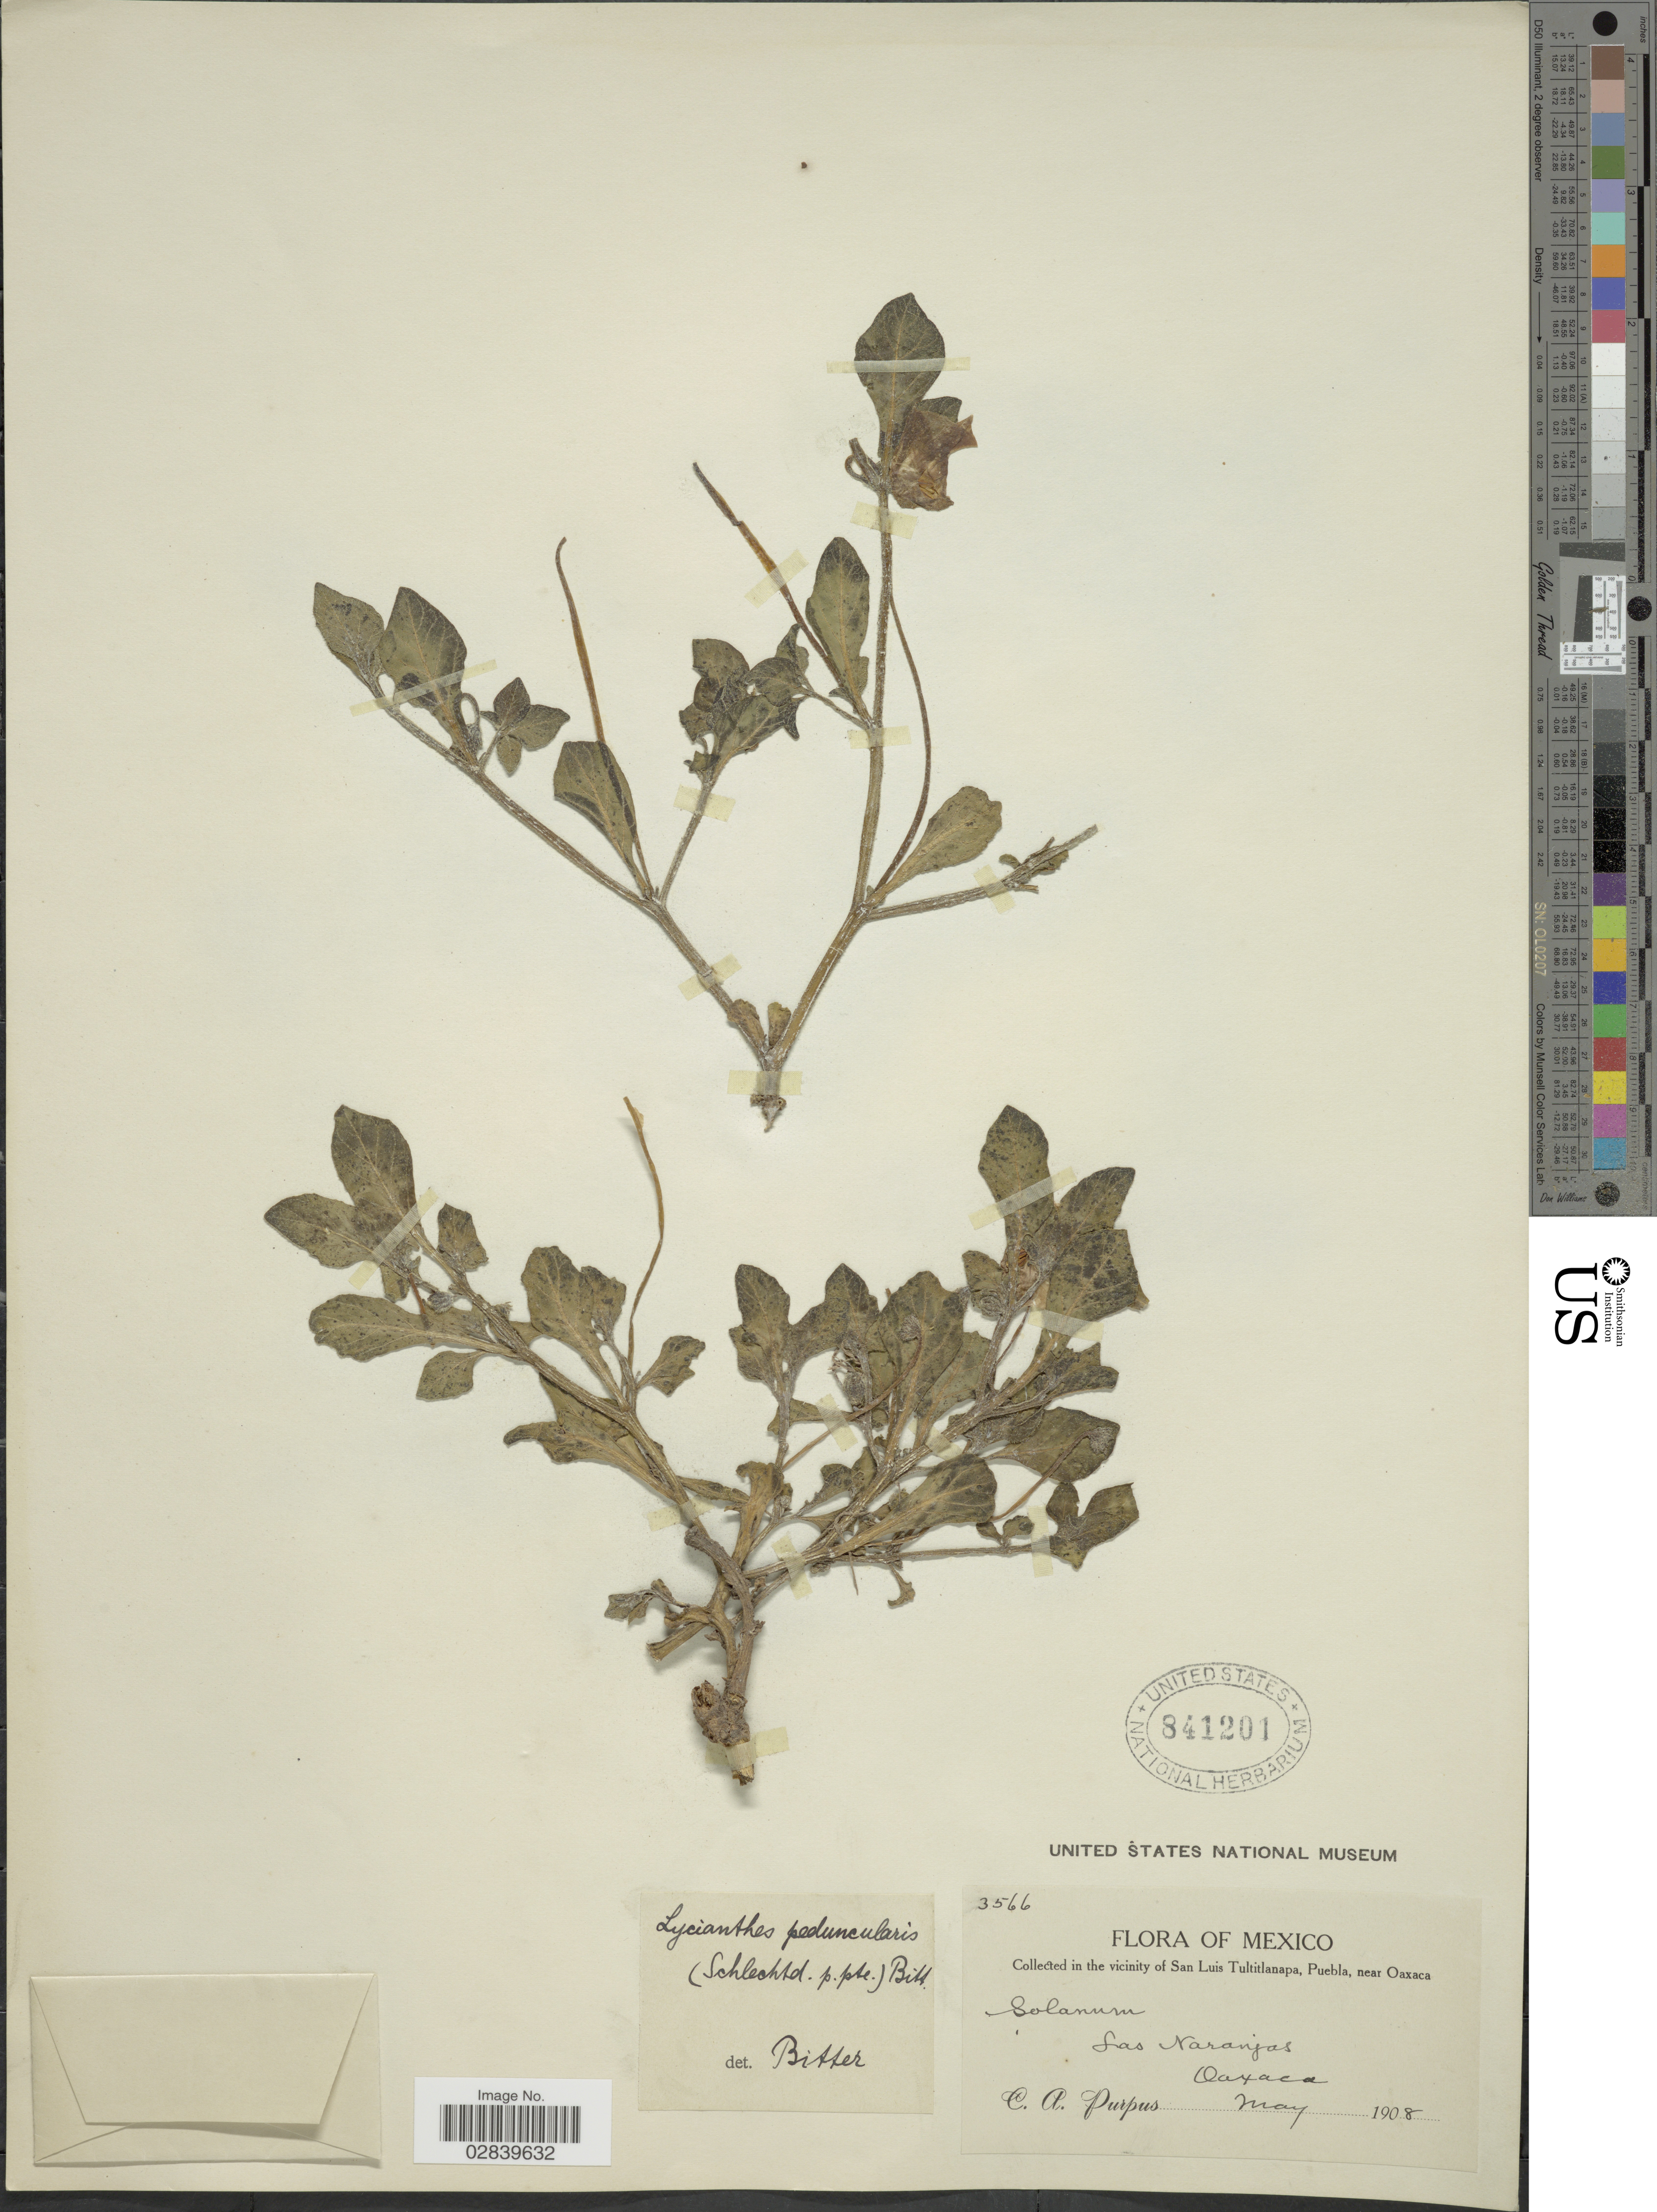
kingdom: Plantae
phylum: Tracheophyta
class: Magnoliopsida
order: Solanales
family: Solanaceae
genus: Lycianthes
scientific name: Lycianthes peduncularis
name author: (Schltdl.) Bitter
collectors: C. A. Purpus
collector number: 3566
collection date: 1908-05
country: Mexico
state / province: Oaxaca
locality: Vicinity of San Luis Tultitlanapa, Puebla, near Oaxaca. Las Naranjas.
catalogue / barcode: US 841201